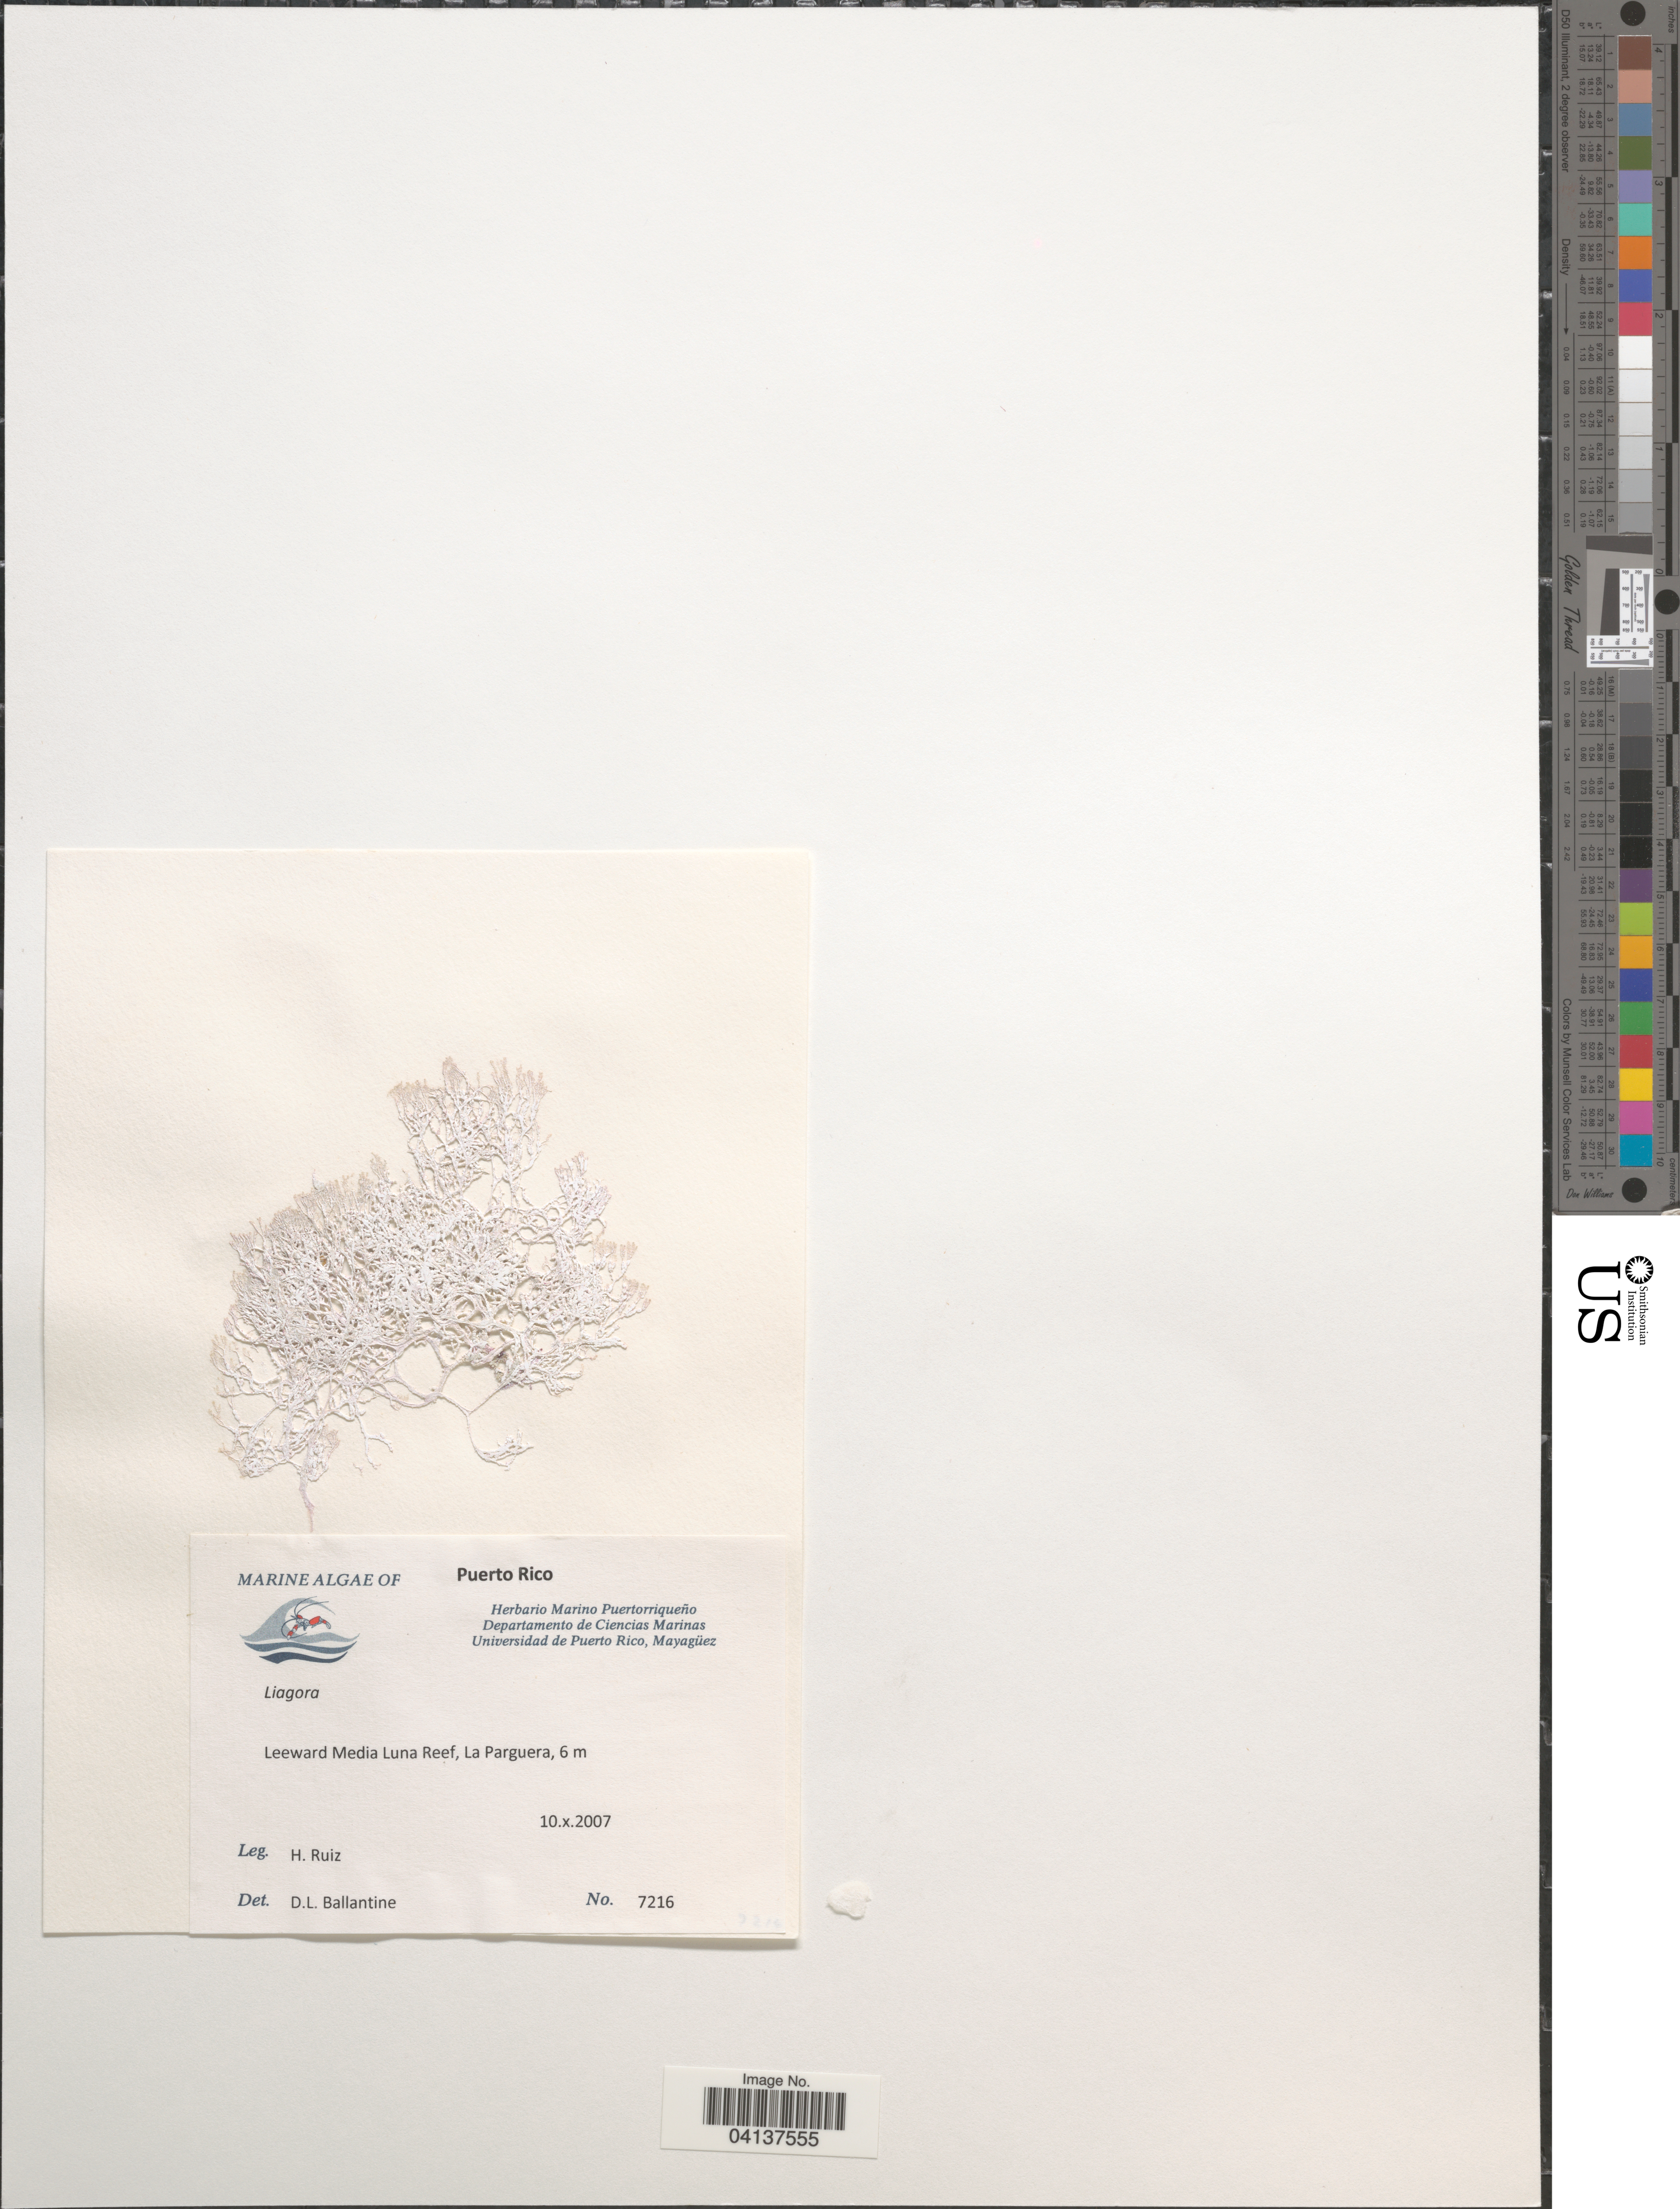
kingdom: Plantae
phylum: Rhodophyta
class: Florideophyceae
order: Nemaliales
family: Liagoraceae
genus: Liagora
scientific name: Liagora sp.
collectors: H. Ruiz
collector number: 7216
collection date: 2007-10-10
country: Puerto Rico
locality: Leeward Media Luna Reef, La Parguera.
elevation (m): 6